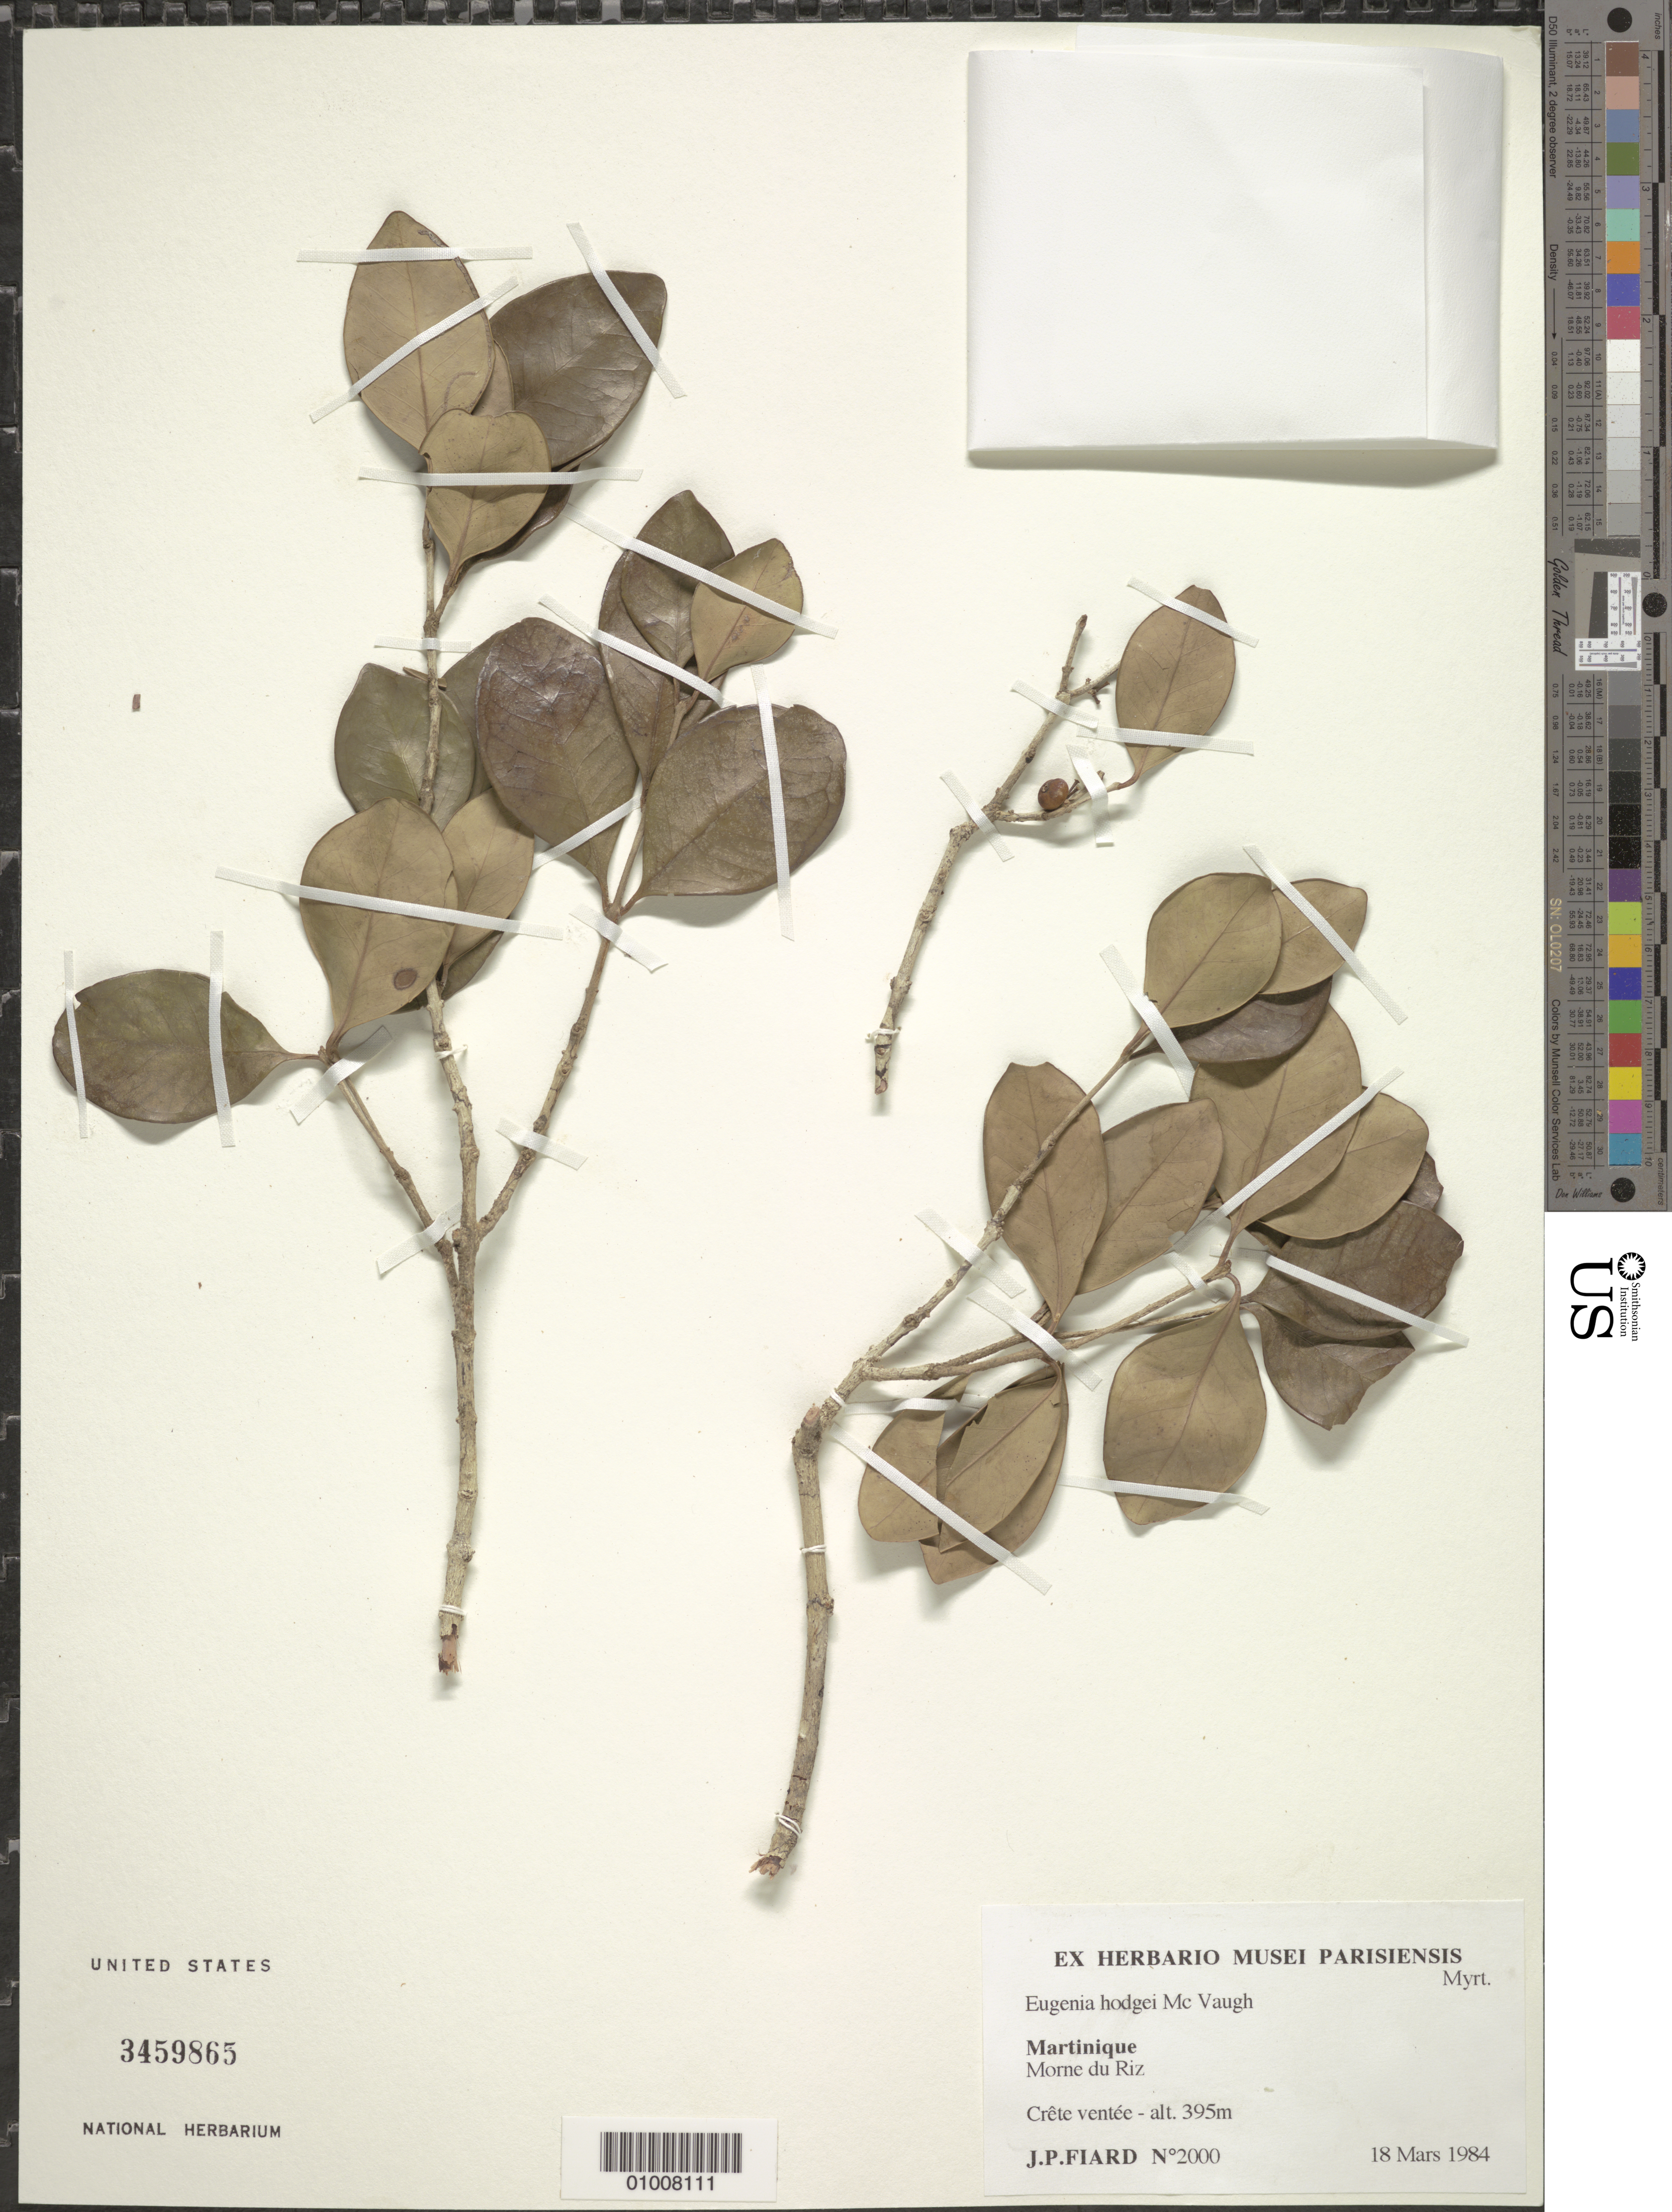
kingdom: Plantae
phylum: Tracheophyta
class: Magnoliopsida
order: Myrtales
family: Myrtaceae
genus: Eugenia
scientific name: Eugenia hodgei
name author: McVaugh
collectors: J.-P. Fiard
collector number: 2000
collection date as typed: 18 Mar 1984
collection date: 1984-03-18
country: Martinique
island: Martinique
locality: Morne du Riz; Crête ventée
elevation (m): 395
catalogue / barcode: US 3459865